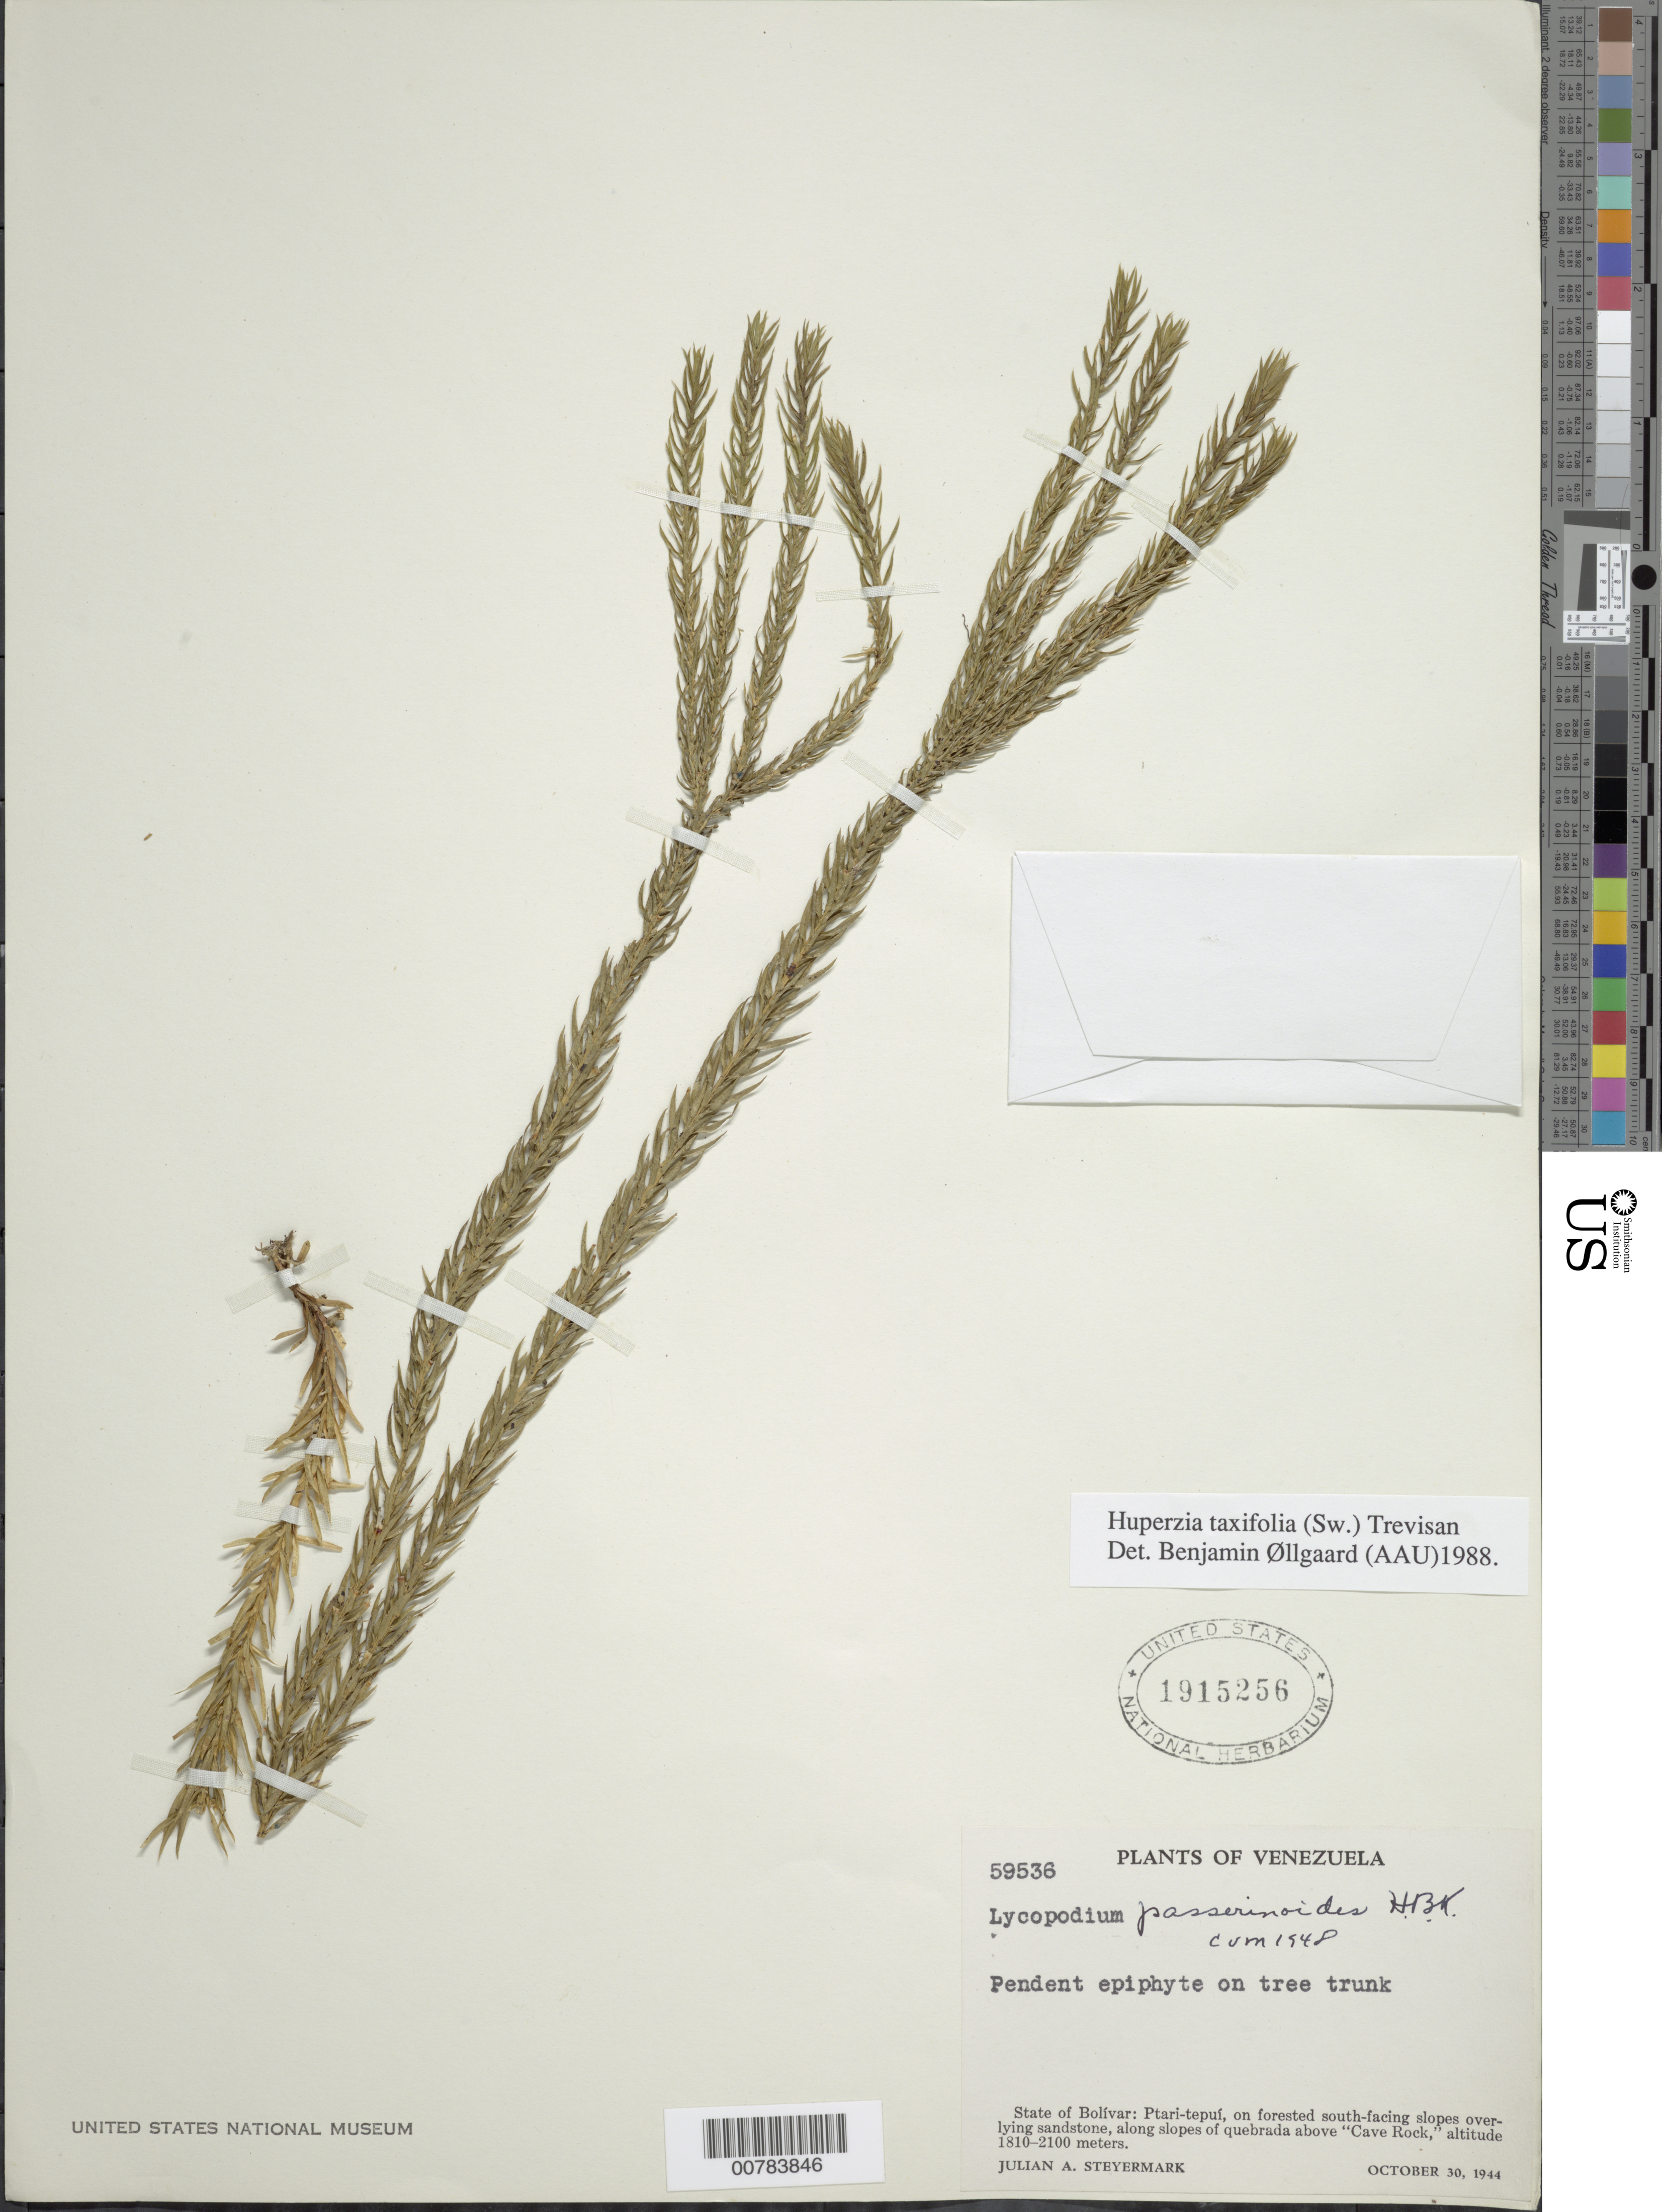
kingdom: Plantae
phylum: Tracheophyta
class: Lycopodiopsida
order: Lycopodiales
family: Lycopodiaceae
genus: Phlegmariurus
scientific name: Phlegmariurus taxifolius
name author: (Sw.) Á. Löve & D. Löve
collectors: J. Steyermark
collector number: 59536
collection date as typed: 30-Oct-44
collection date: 1944-10-30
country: Venezuela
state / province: Bolívar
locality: Ptari-tepuí, between "Cave Rock" and base of high sandstone bluffs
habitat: Forested S-facing slopes overlying sandstone, along slopes of quebrada, on tree trunk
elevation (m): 1810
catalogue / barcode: US 1915256